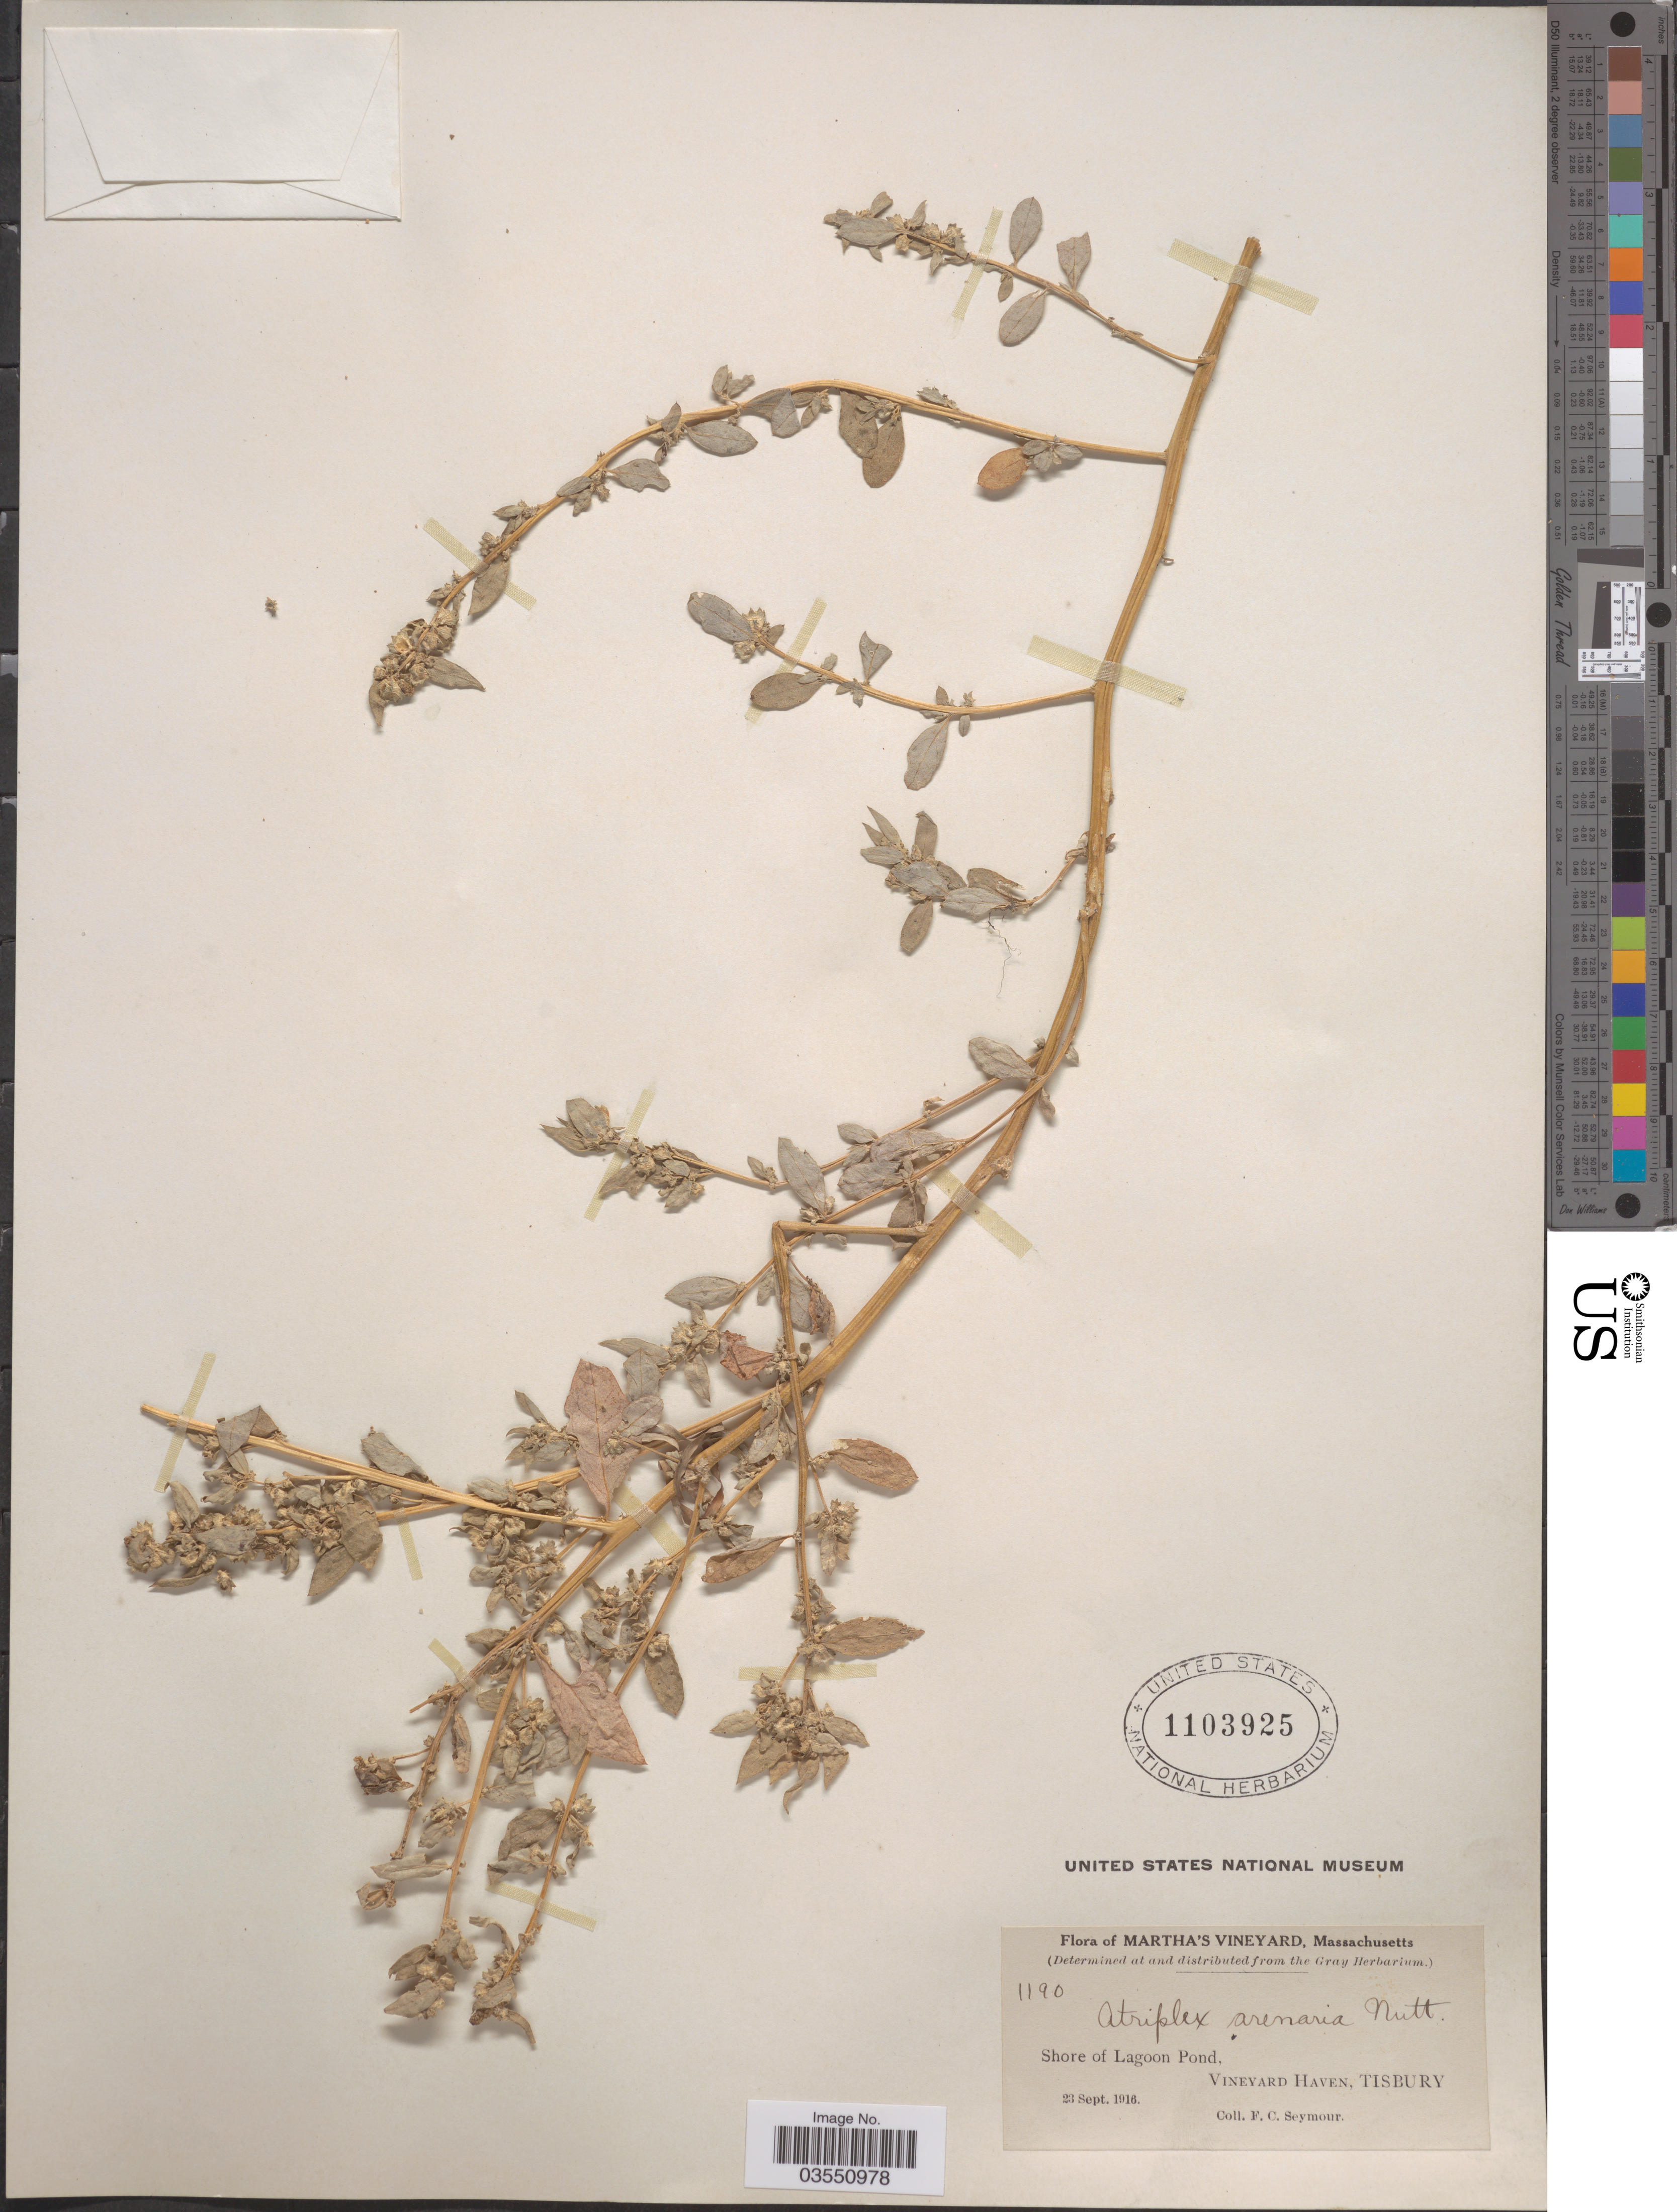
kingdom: Plantae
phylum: Tracheophyta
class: Magnoliopsida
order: Caryophyllales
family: Amaranthaceae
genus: Atriplex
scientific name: Atriplex arenaria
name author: Nutt.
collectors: F. C. Seymour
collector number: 1190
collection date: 1916-09-23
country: United States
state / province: Massachusetts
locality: Martha's Vineyard. Shore of Lagoon Pond, Vineyard Haven, Tisbury.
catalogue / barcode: US 1103925